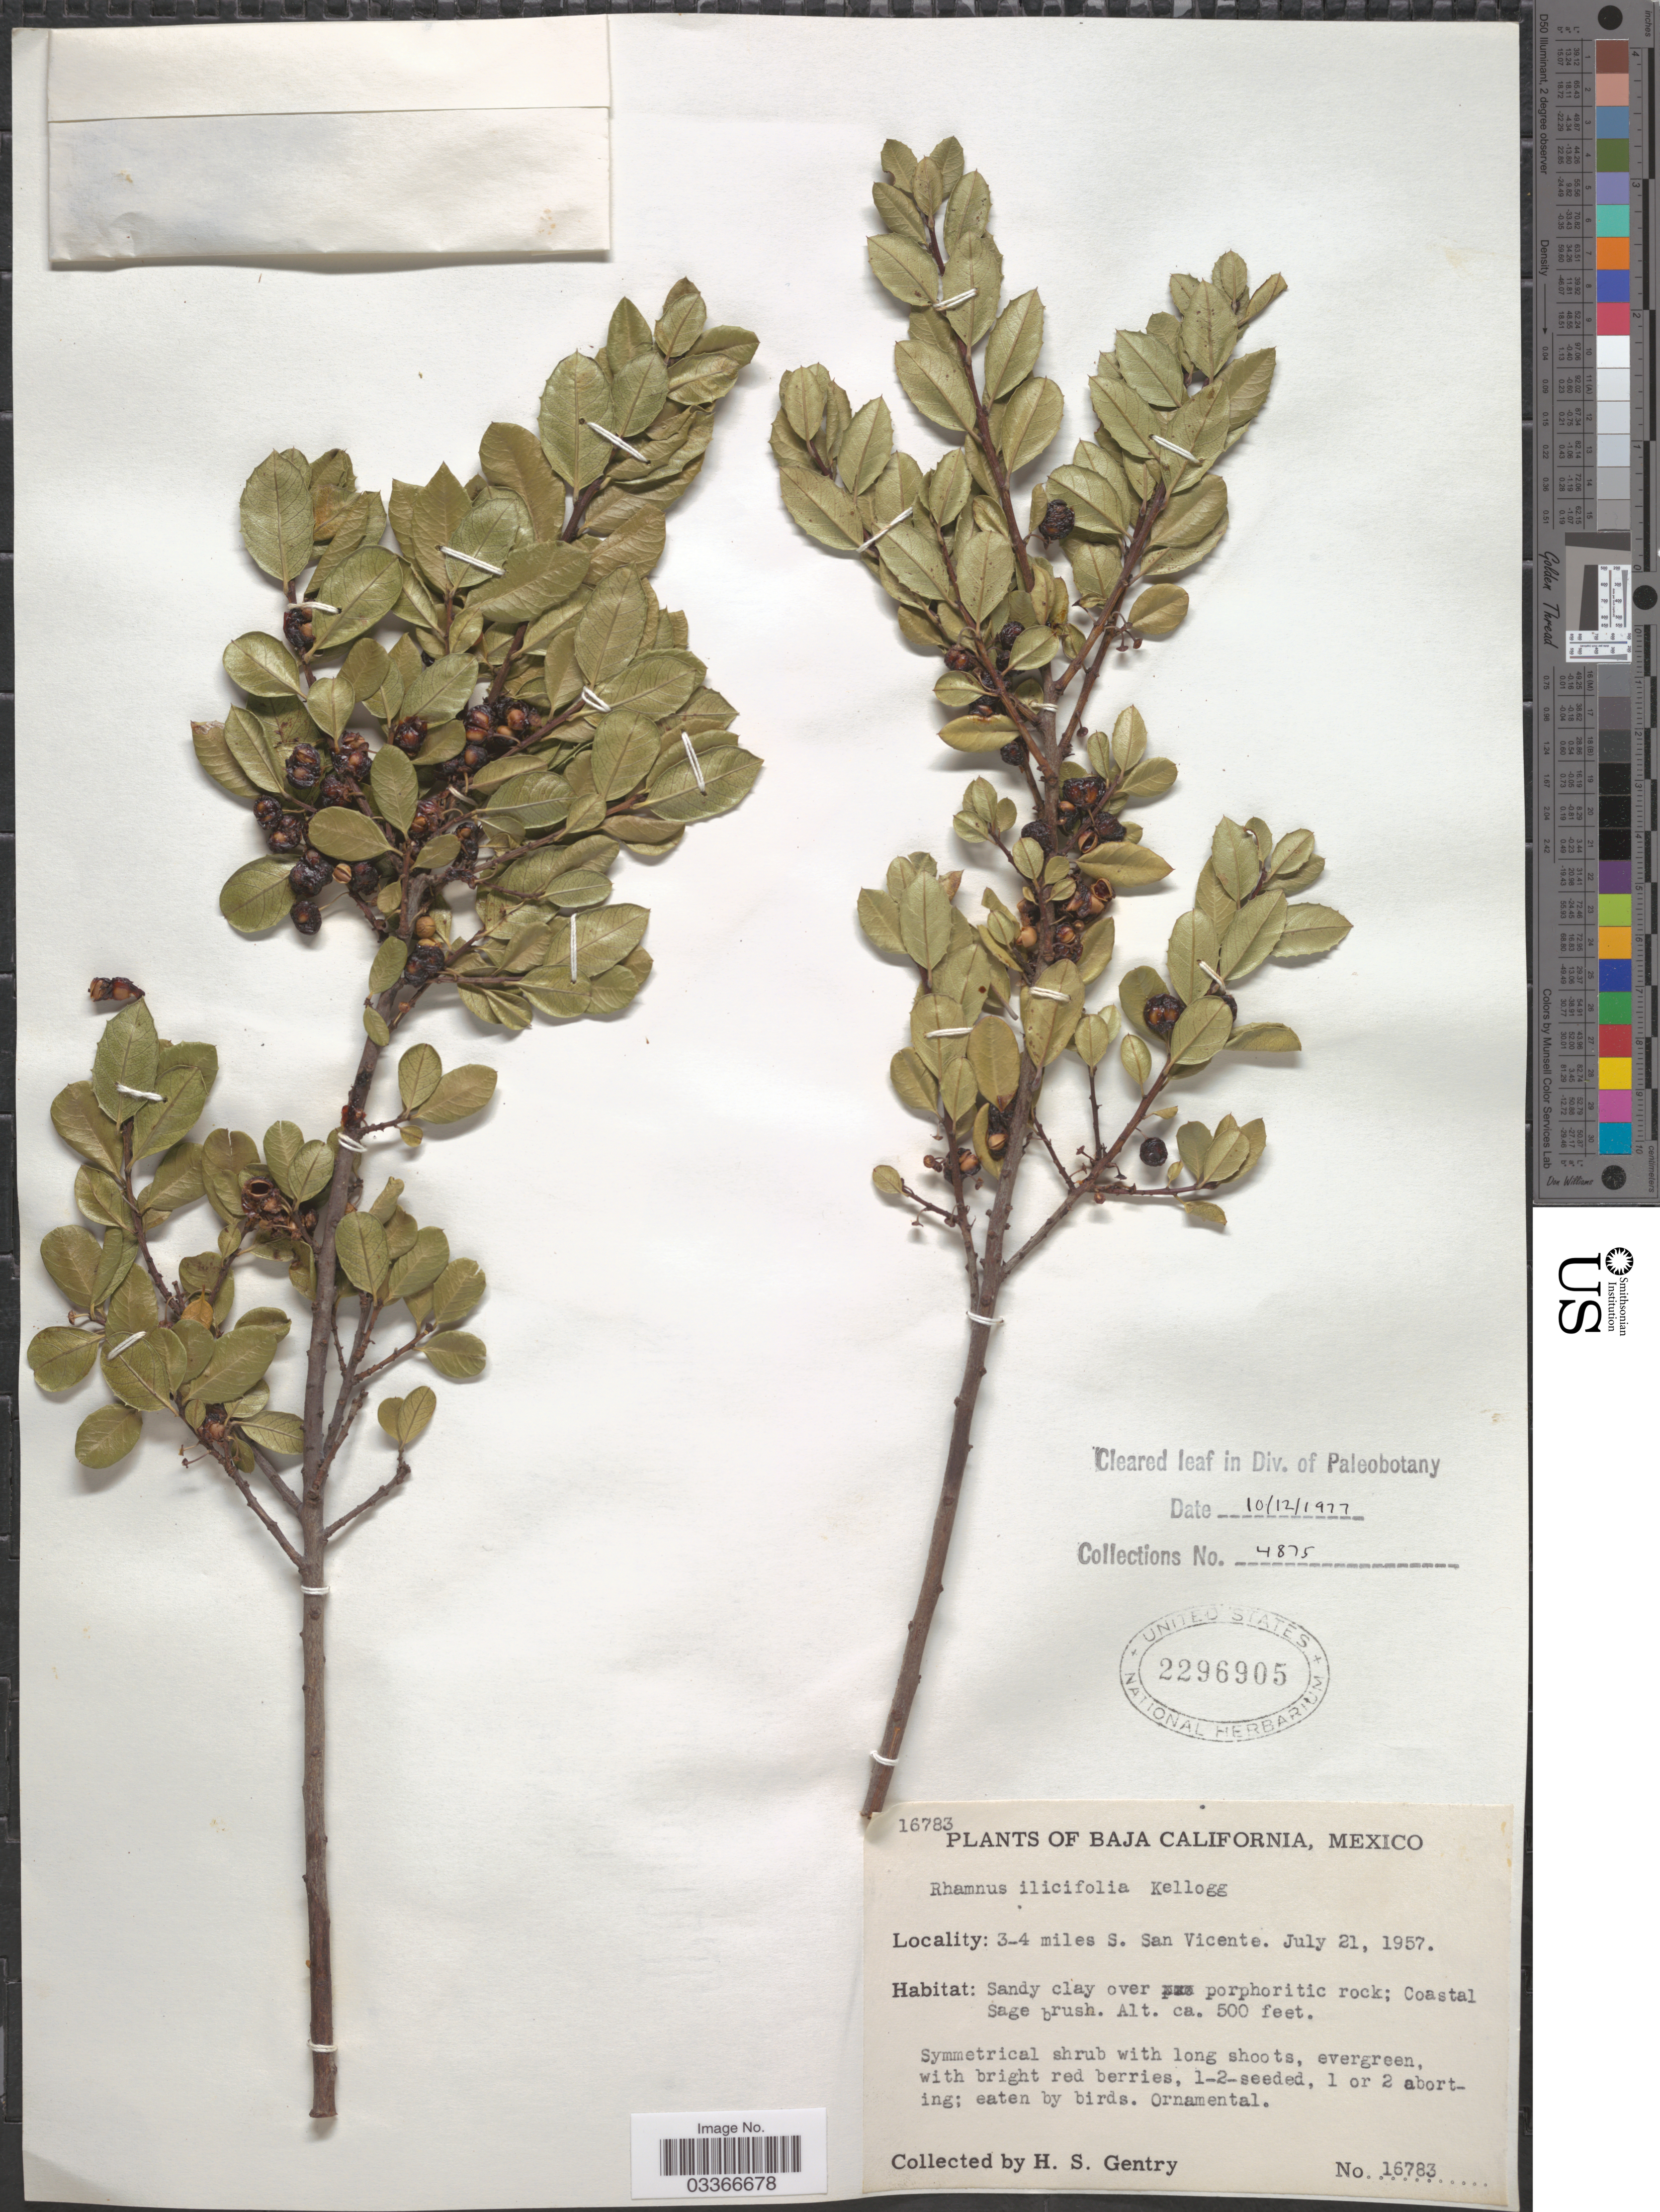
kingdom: Plantae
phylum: Tracheophyta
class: Magnoliopsida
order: Rosales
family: Rhamnaceae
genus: Rhamnus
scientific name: Rhamnus ilicifolia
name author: Kellogg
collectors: H. S. Gentry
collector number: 16783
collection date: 1957-07-21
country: Mexico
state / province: Baja California Norte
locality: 3-4 miles S. San Vicente.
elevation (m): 152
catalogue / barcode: US 2296905